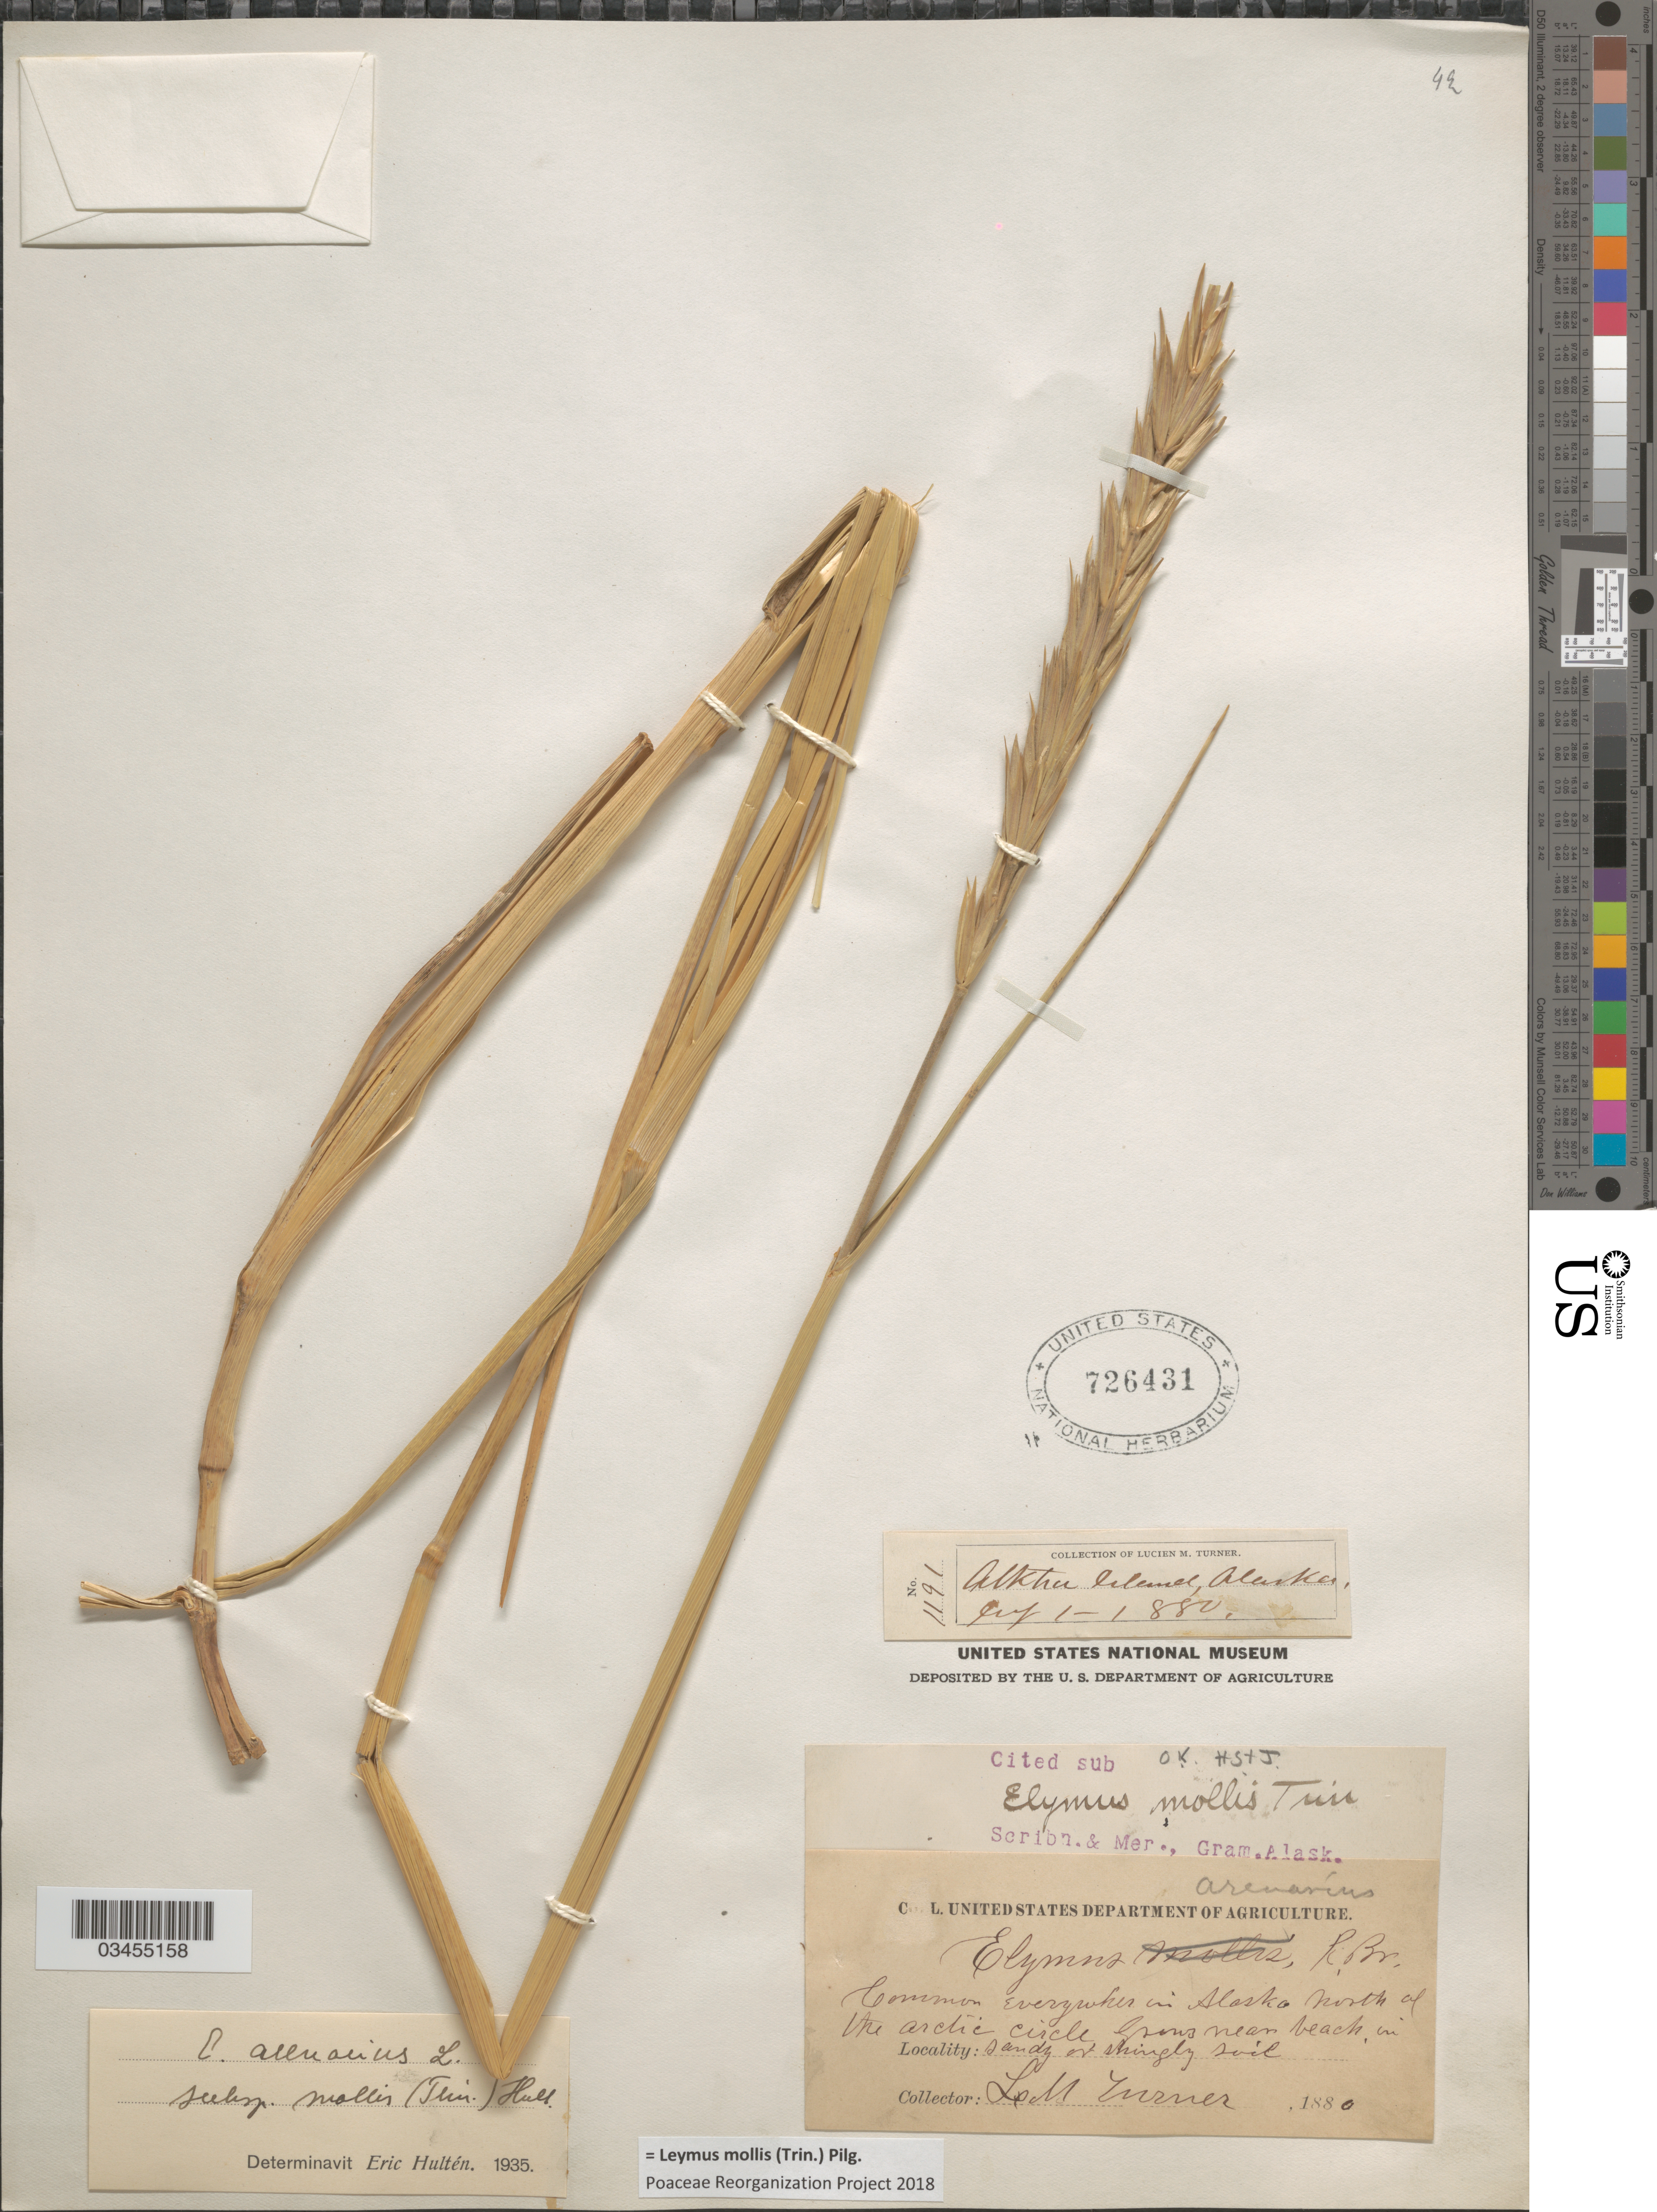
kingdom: Plantae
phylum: Tracheophyta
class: Liliopsida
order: Poales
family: Poaceae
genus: Leymus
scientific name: Leymus mollis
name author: (Trin.) Pilg.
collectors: L. M. Turner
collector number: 1191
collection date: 1880-07-01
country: United States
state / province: Alaska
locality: Atkha Island. Common everywhere in Alaska north of the Arctic Circle.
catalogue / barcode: US 726431